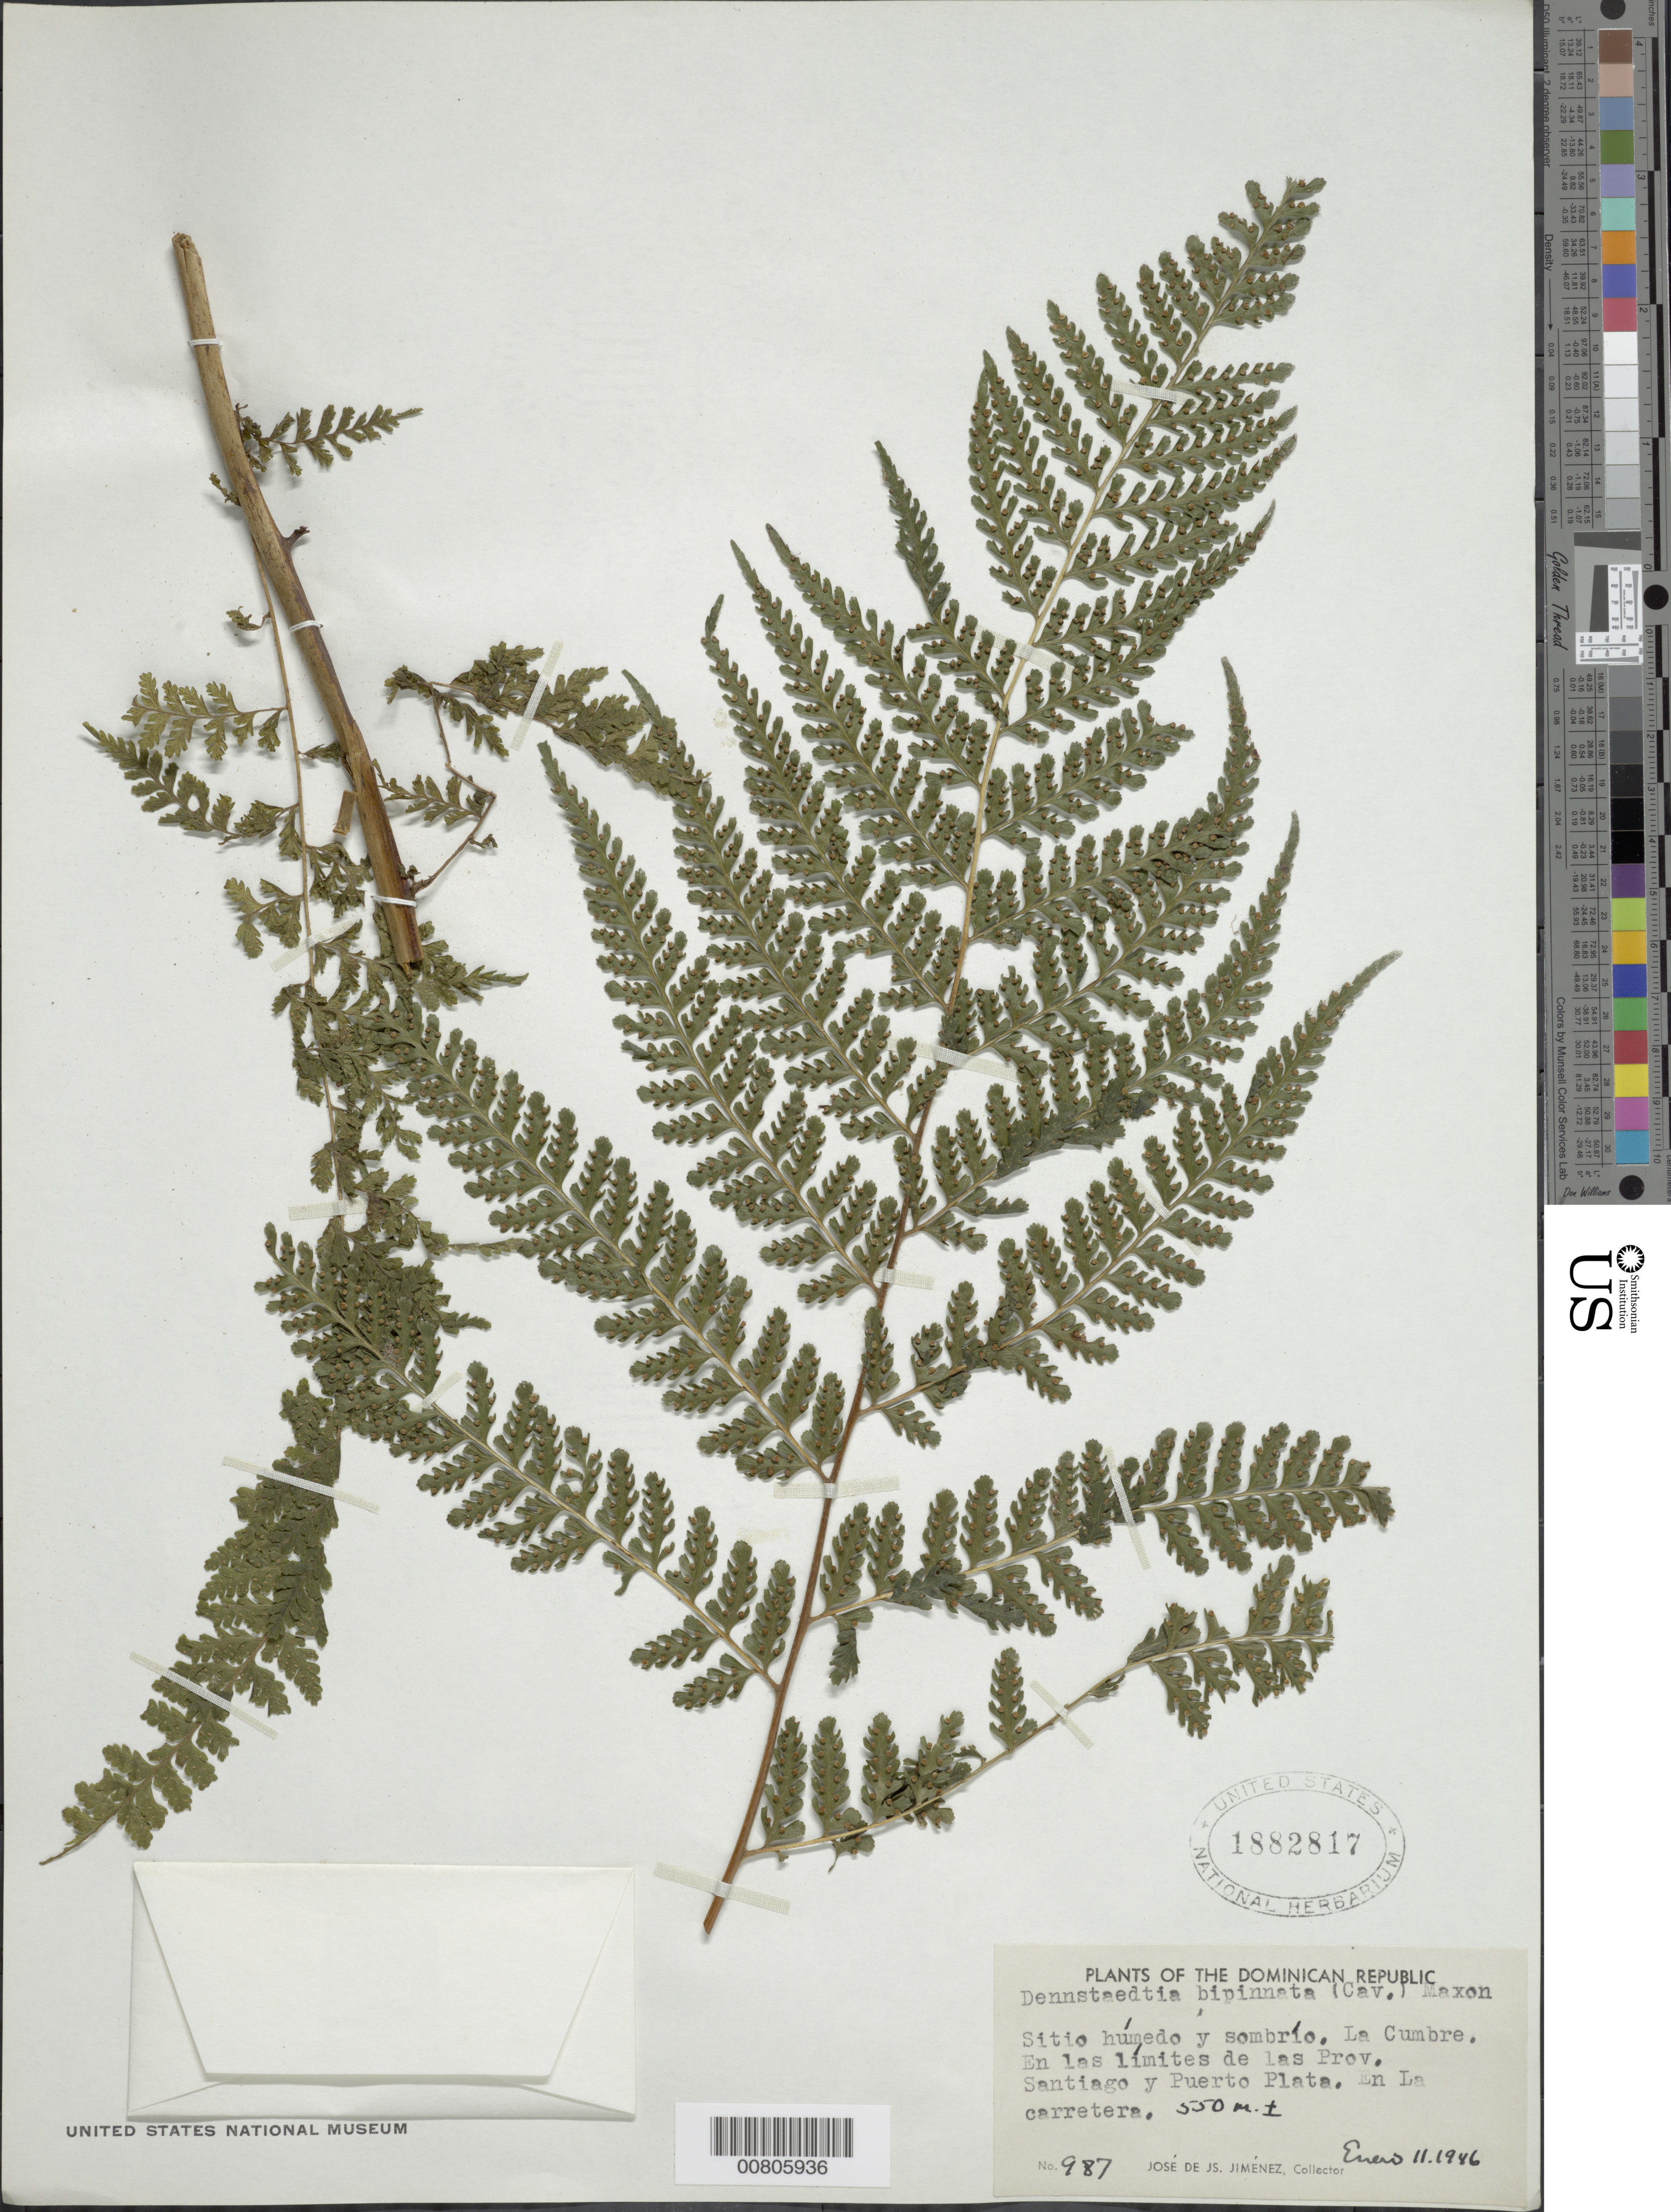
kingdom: Plantae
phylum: Tracheophyta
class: Polypodiopsida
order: Polypodiales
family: Dennstaedtiaceae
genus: Dennstaedtia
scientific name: Dennstaedtia bipinnata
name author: (Cav.) Maxon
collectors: J. J. Jiménez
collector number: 987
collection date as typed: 11 Jan 1946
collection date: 1946-01-11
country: Dominican Republic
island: Hispaniola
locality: La Cumbre, en las limites de las Prov. Santiago y Puerto Plata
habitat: Sitio humedo y sombrio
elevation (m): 550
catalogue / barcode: US 1882817